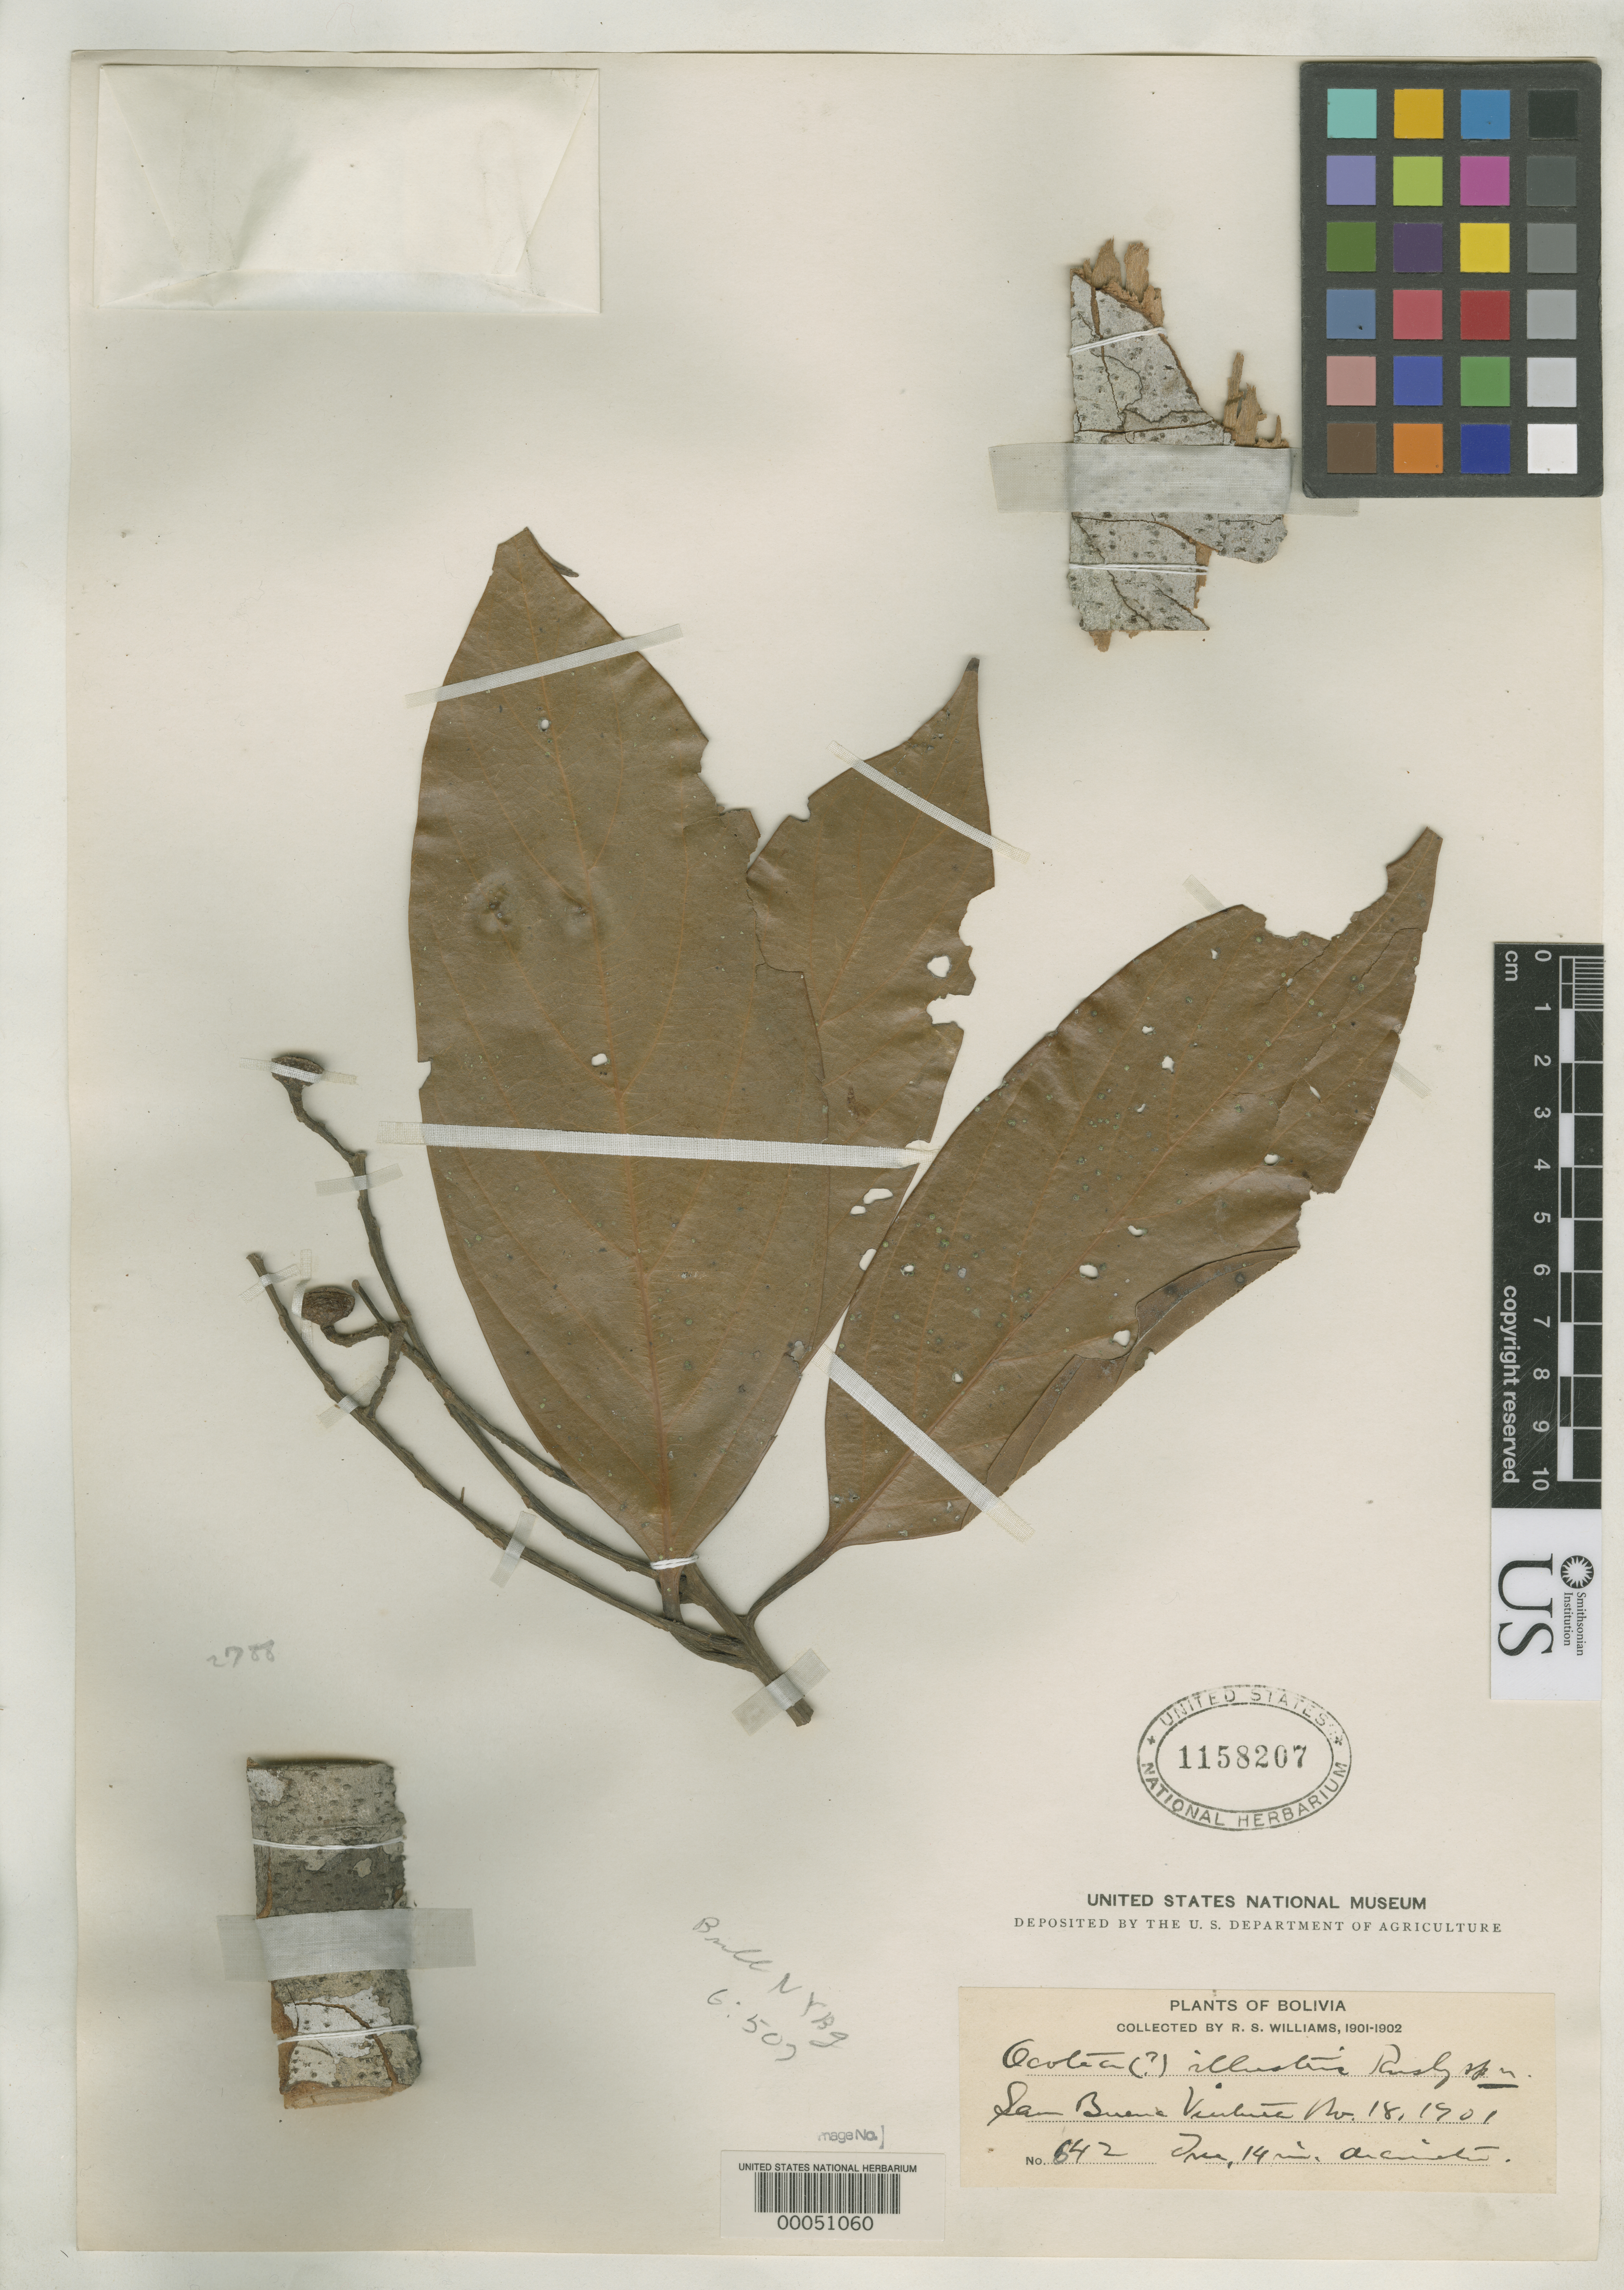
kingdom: Plantae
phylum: Tracheophyta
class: Magnoliopsida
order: Laurales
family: Lauraceae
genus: Ocotea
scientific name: Ocotea illustris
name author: Rusby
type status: Isotype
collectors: R. S. Williams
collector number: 642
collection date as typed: Nov. 18, 1901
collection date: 1901-11-18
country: Bolivia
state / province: La Paz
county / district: Iturralde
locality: San Buena Ventura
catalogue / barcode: US 1158207